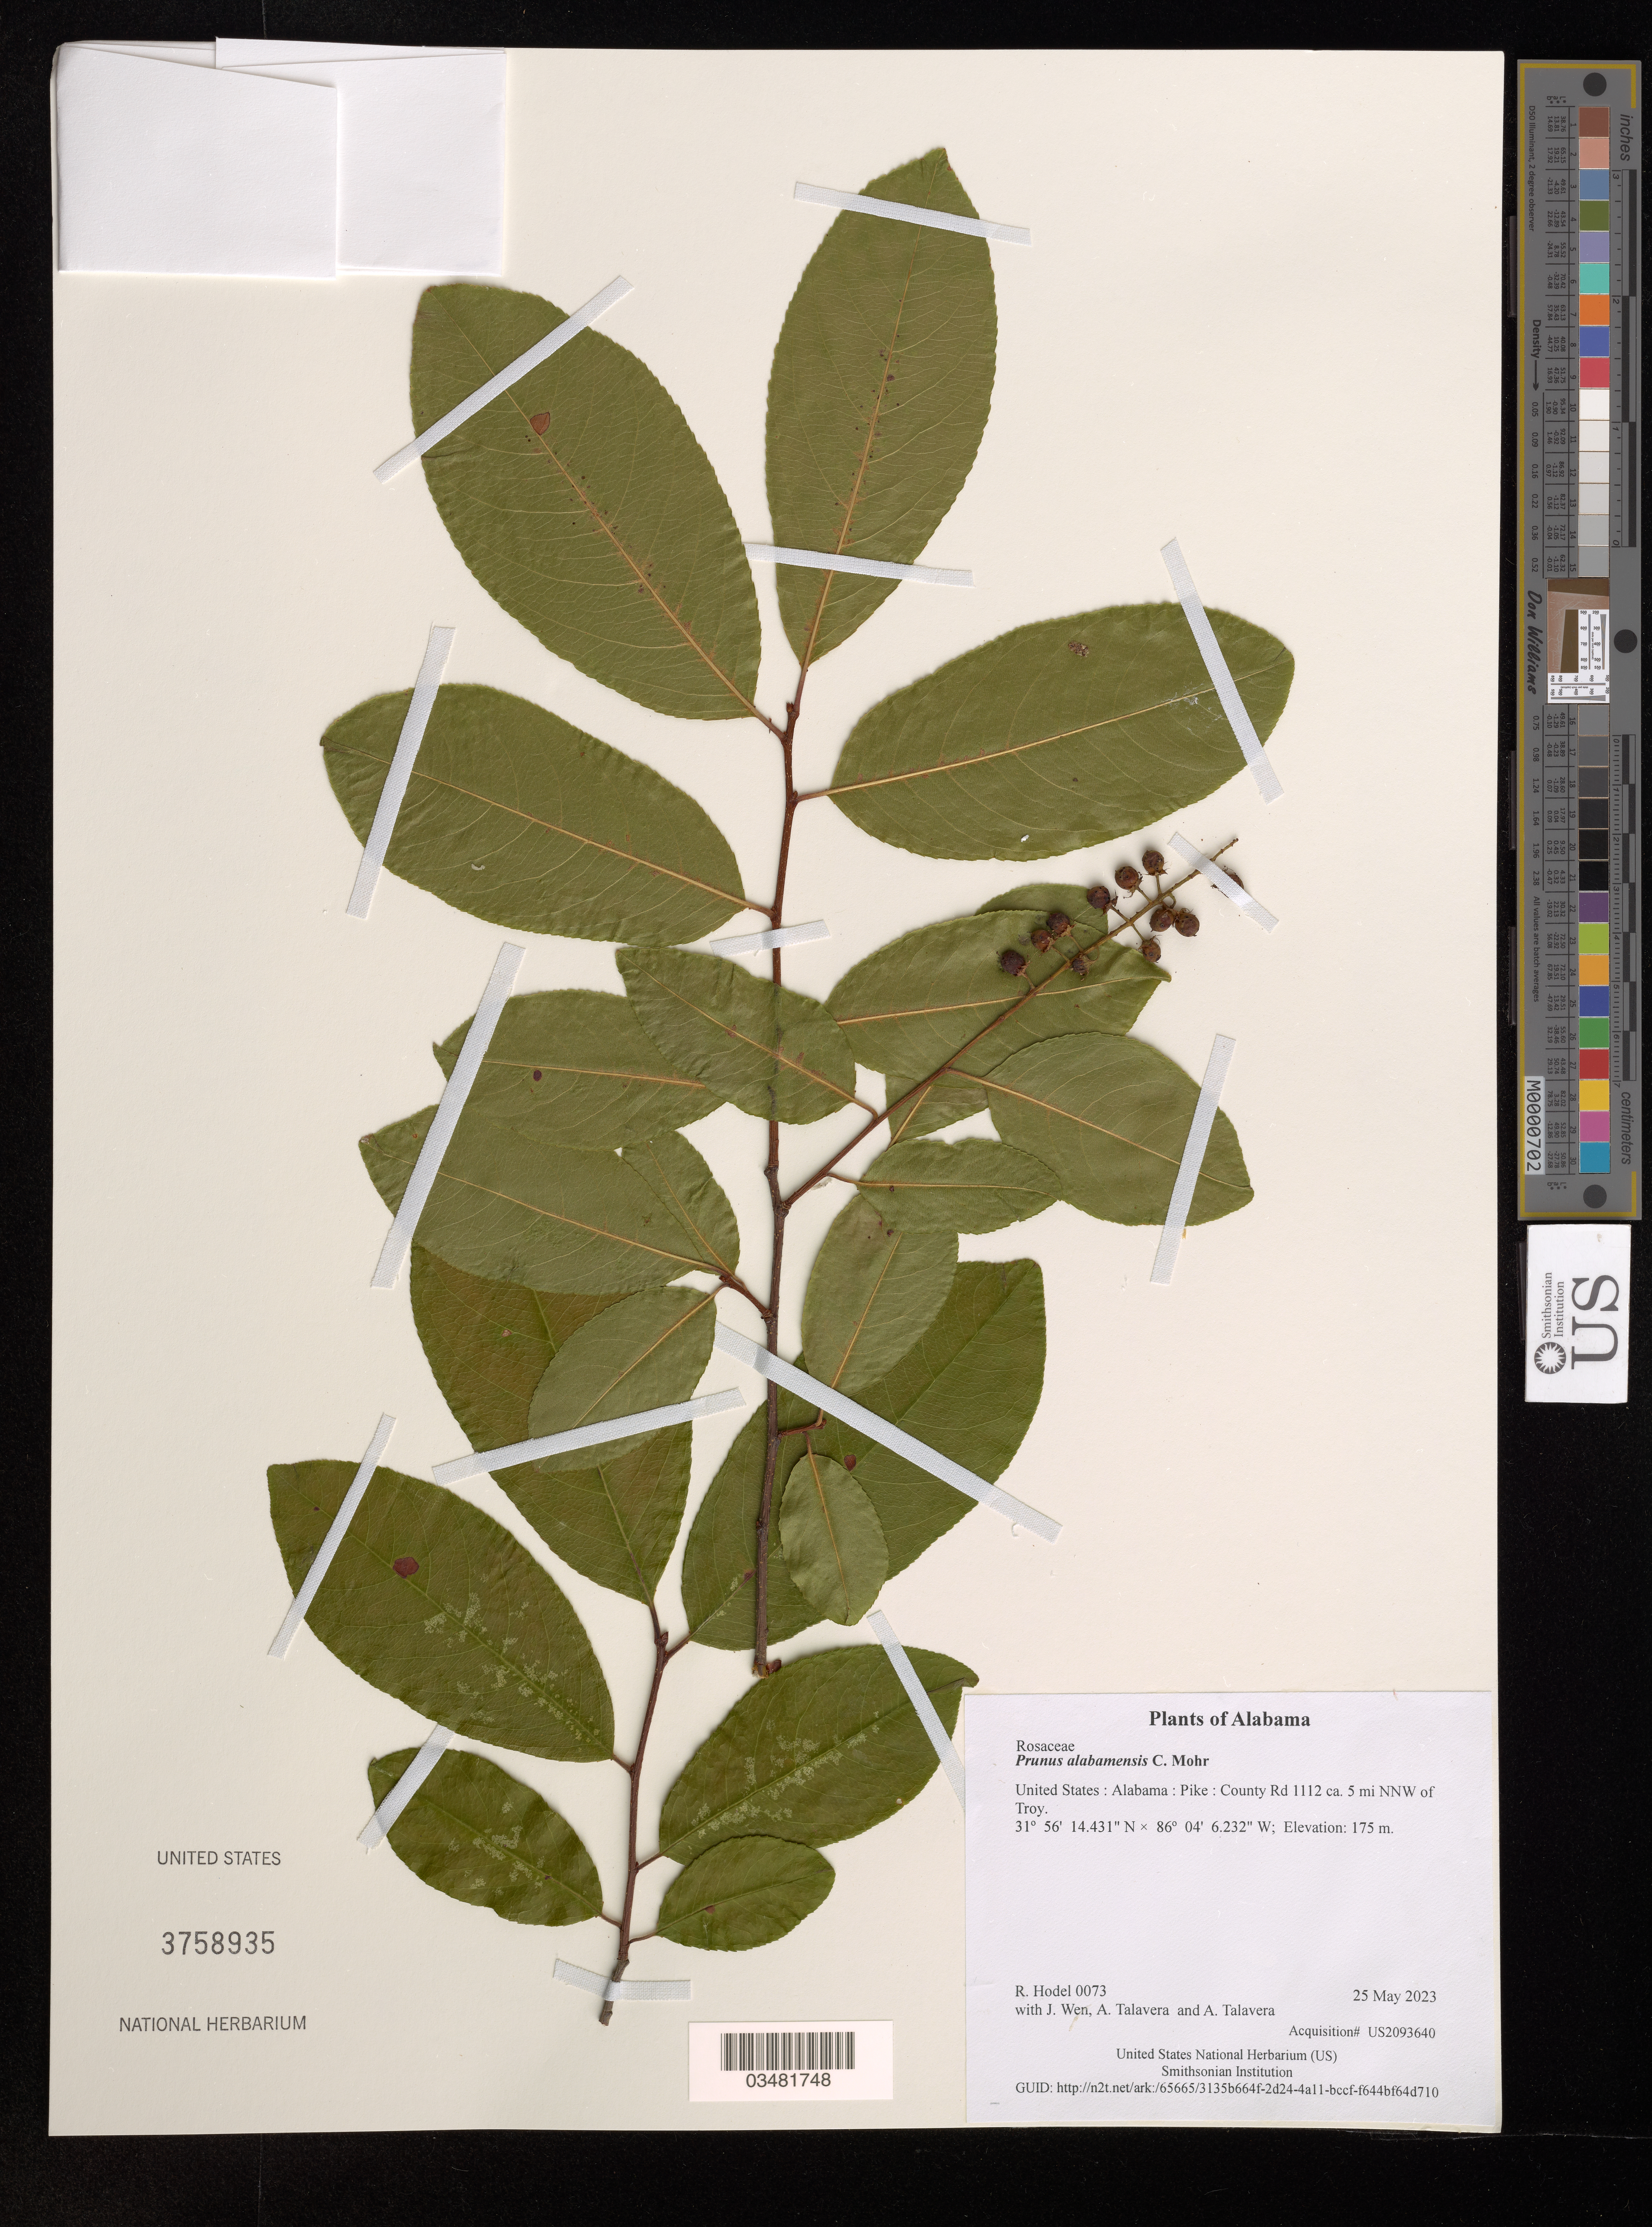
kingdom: Plantae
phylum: Tracheophyta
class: Magnoliopsida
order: Rosales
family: Rosaceae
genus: Prunus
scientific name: Prunus alabamensis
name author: C. Mohr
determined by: Hodel, Richard G. J.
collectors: R. Hodel, J. Wen, A. Talavera & A. Talavera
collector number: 0073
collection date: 2023-05-25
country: United States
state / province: Alabama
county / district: Pike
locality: County Rd 1112 ca. 5 mi NNW of Troy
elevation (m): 175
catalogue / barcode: US 3758935